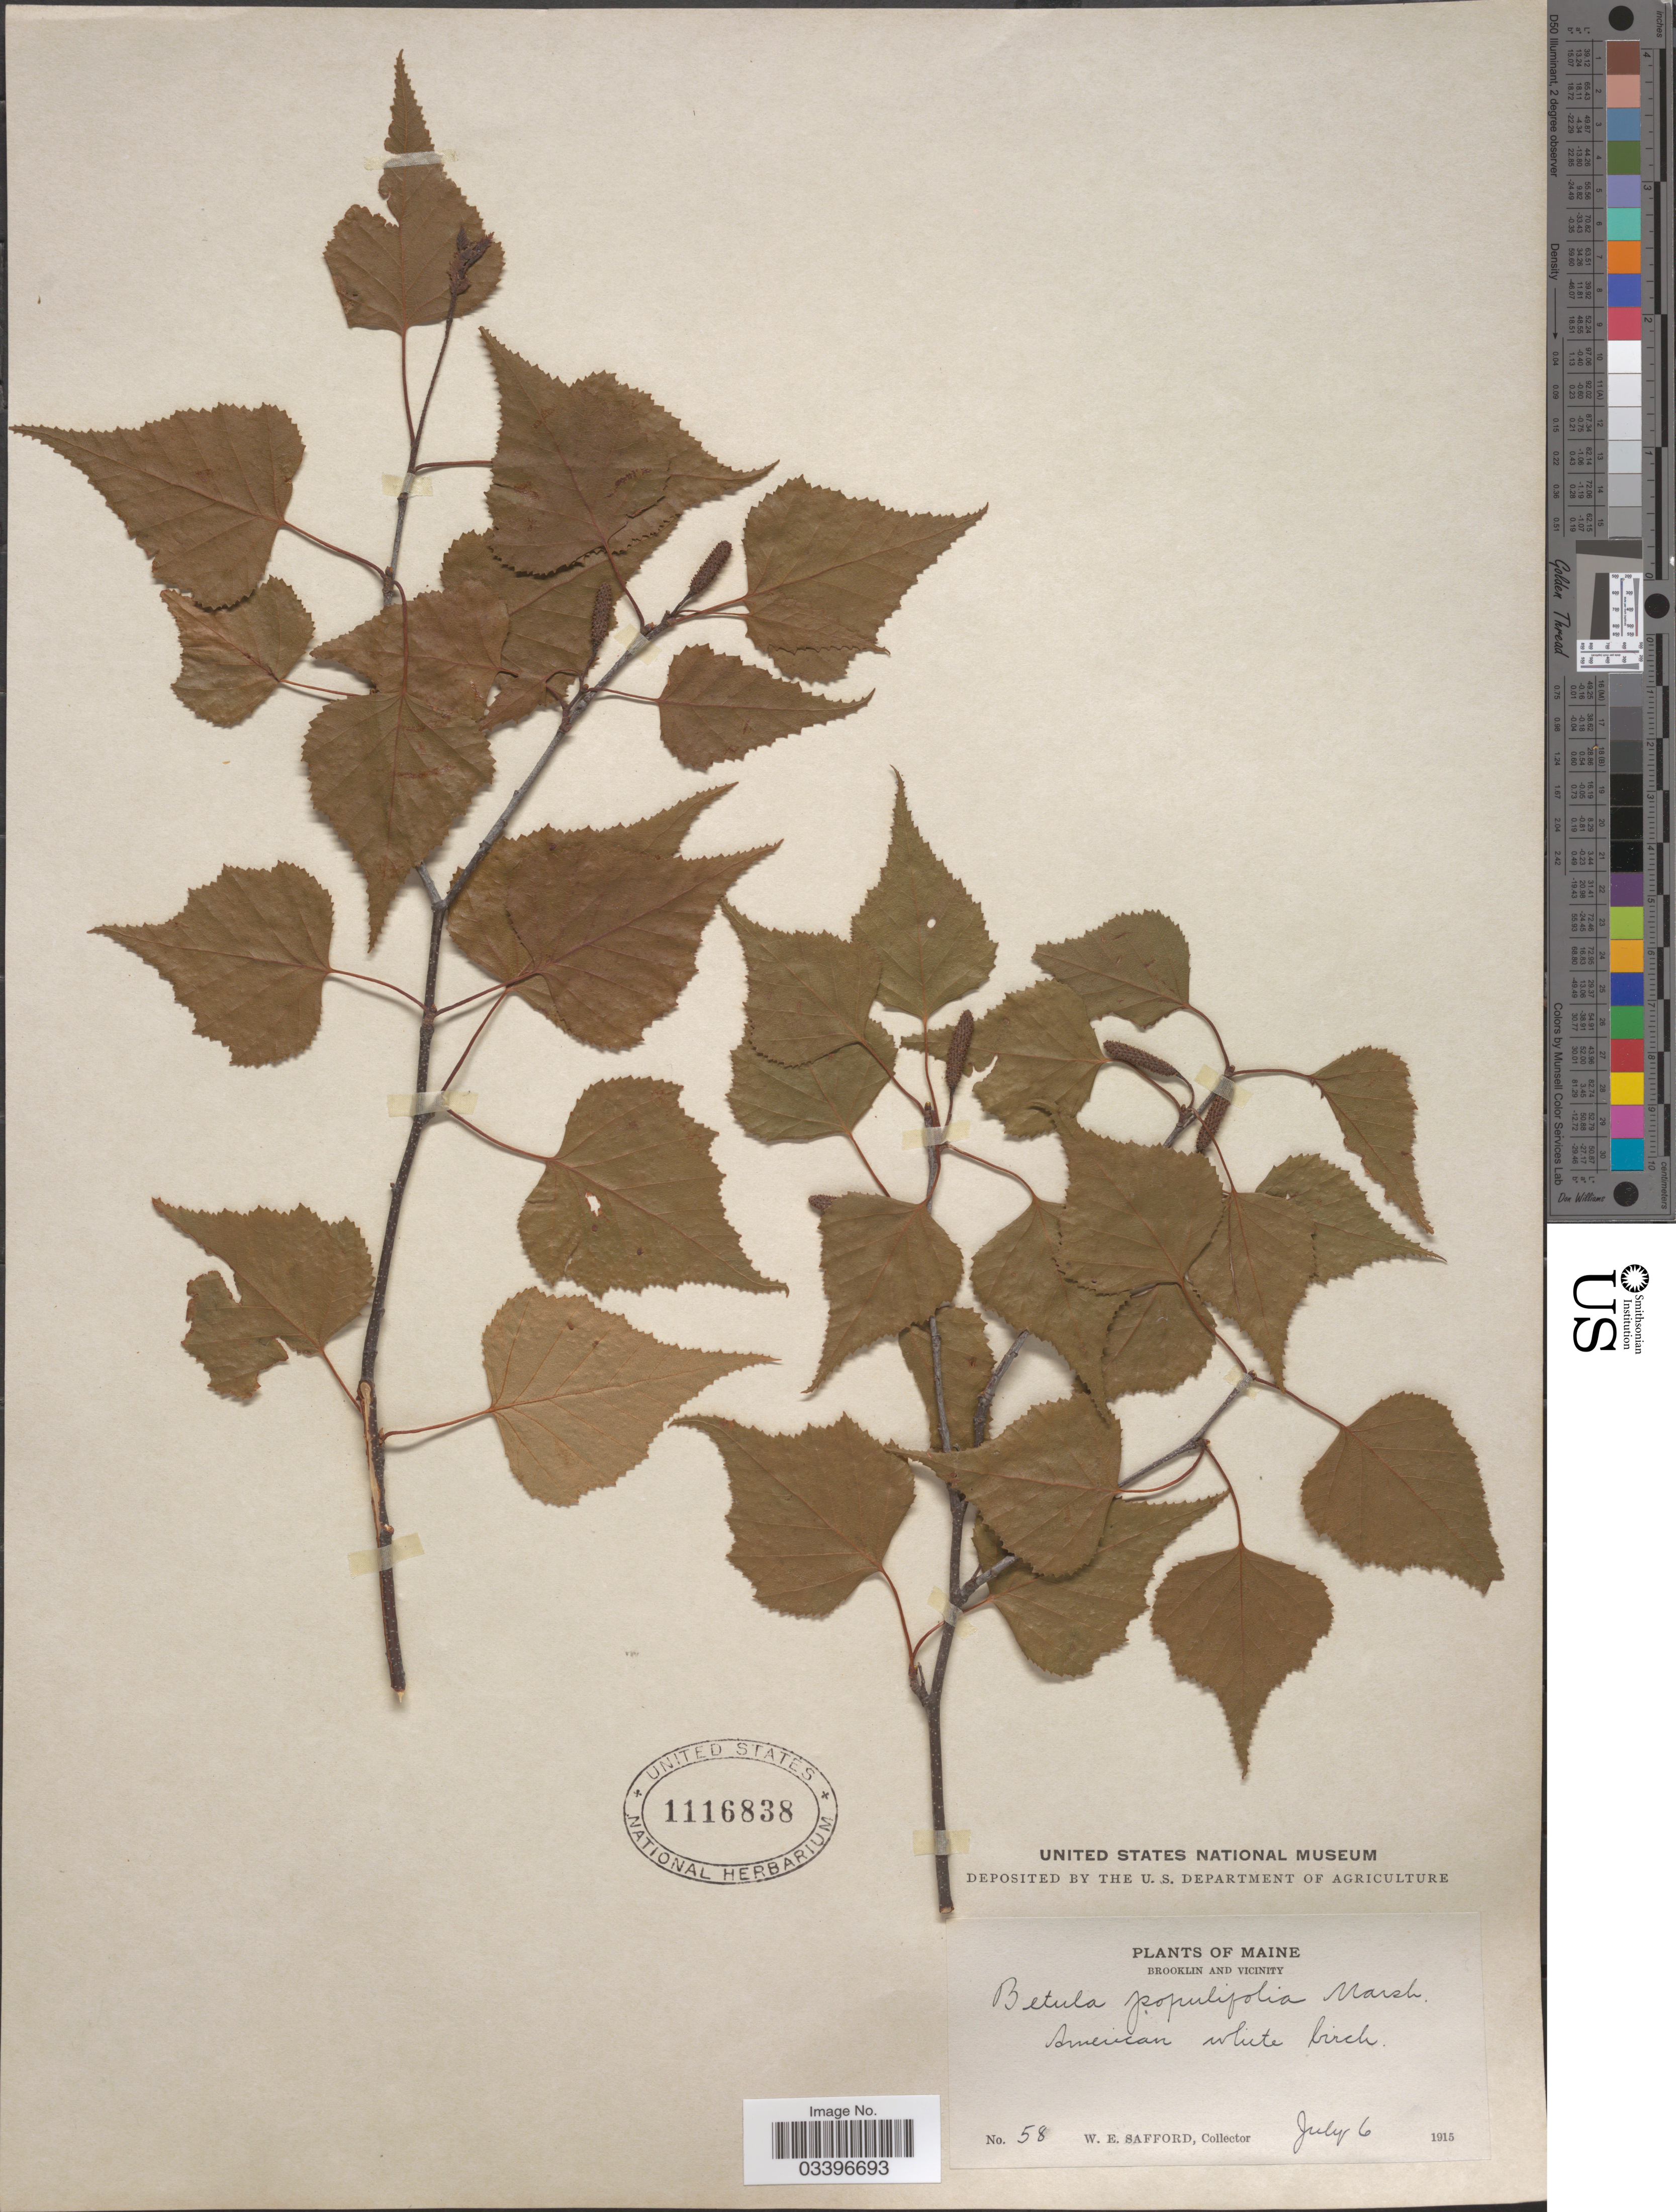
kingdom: Plantae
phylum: Tracheophyta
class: Magnoliopsida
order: Fagales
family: Betulaceae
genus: Betula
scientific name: Betula populifolia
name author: Marshall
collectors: W. E. Safford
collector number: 58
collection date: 1915-07-06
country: United States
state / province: Maine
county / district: Hancock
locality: Brooklin and Vicinity.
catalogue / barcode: US 1116838